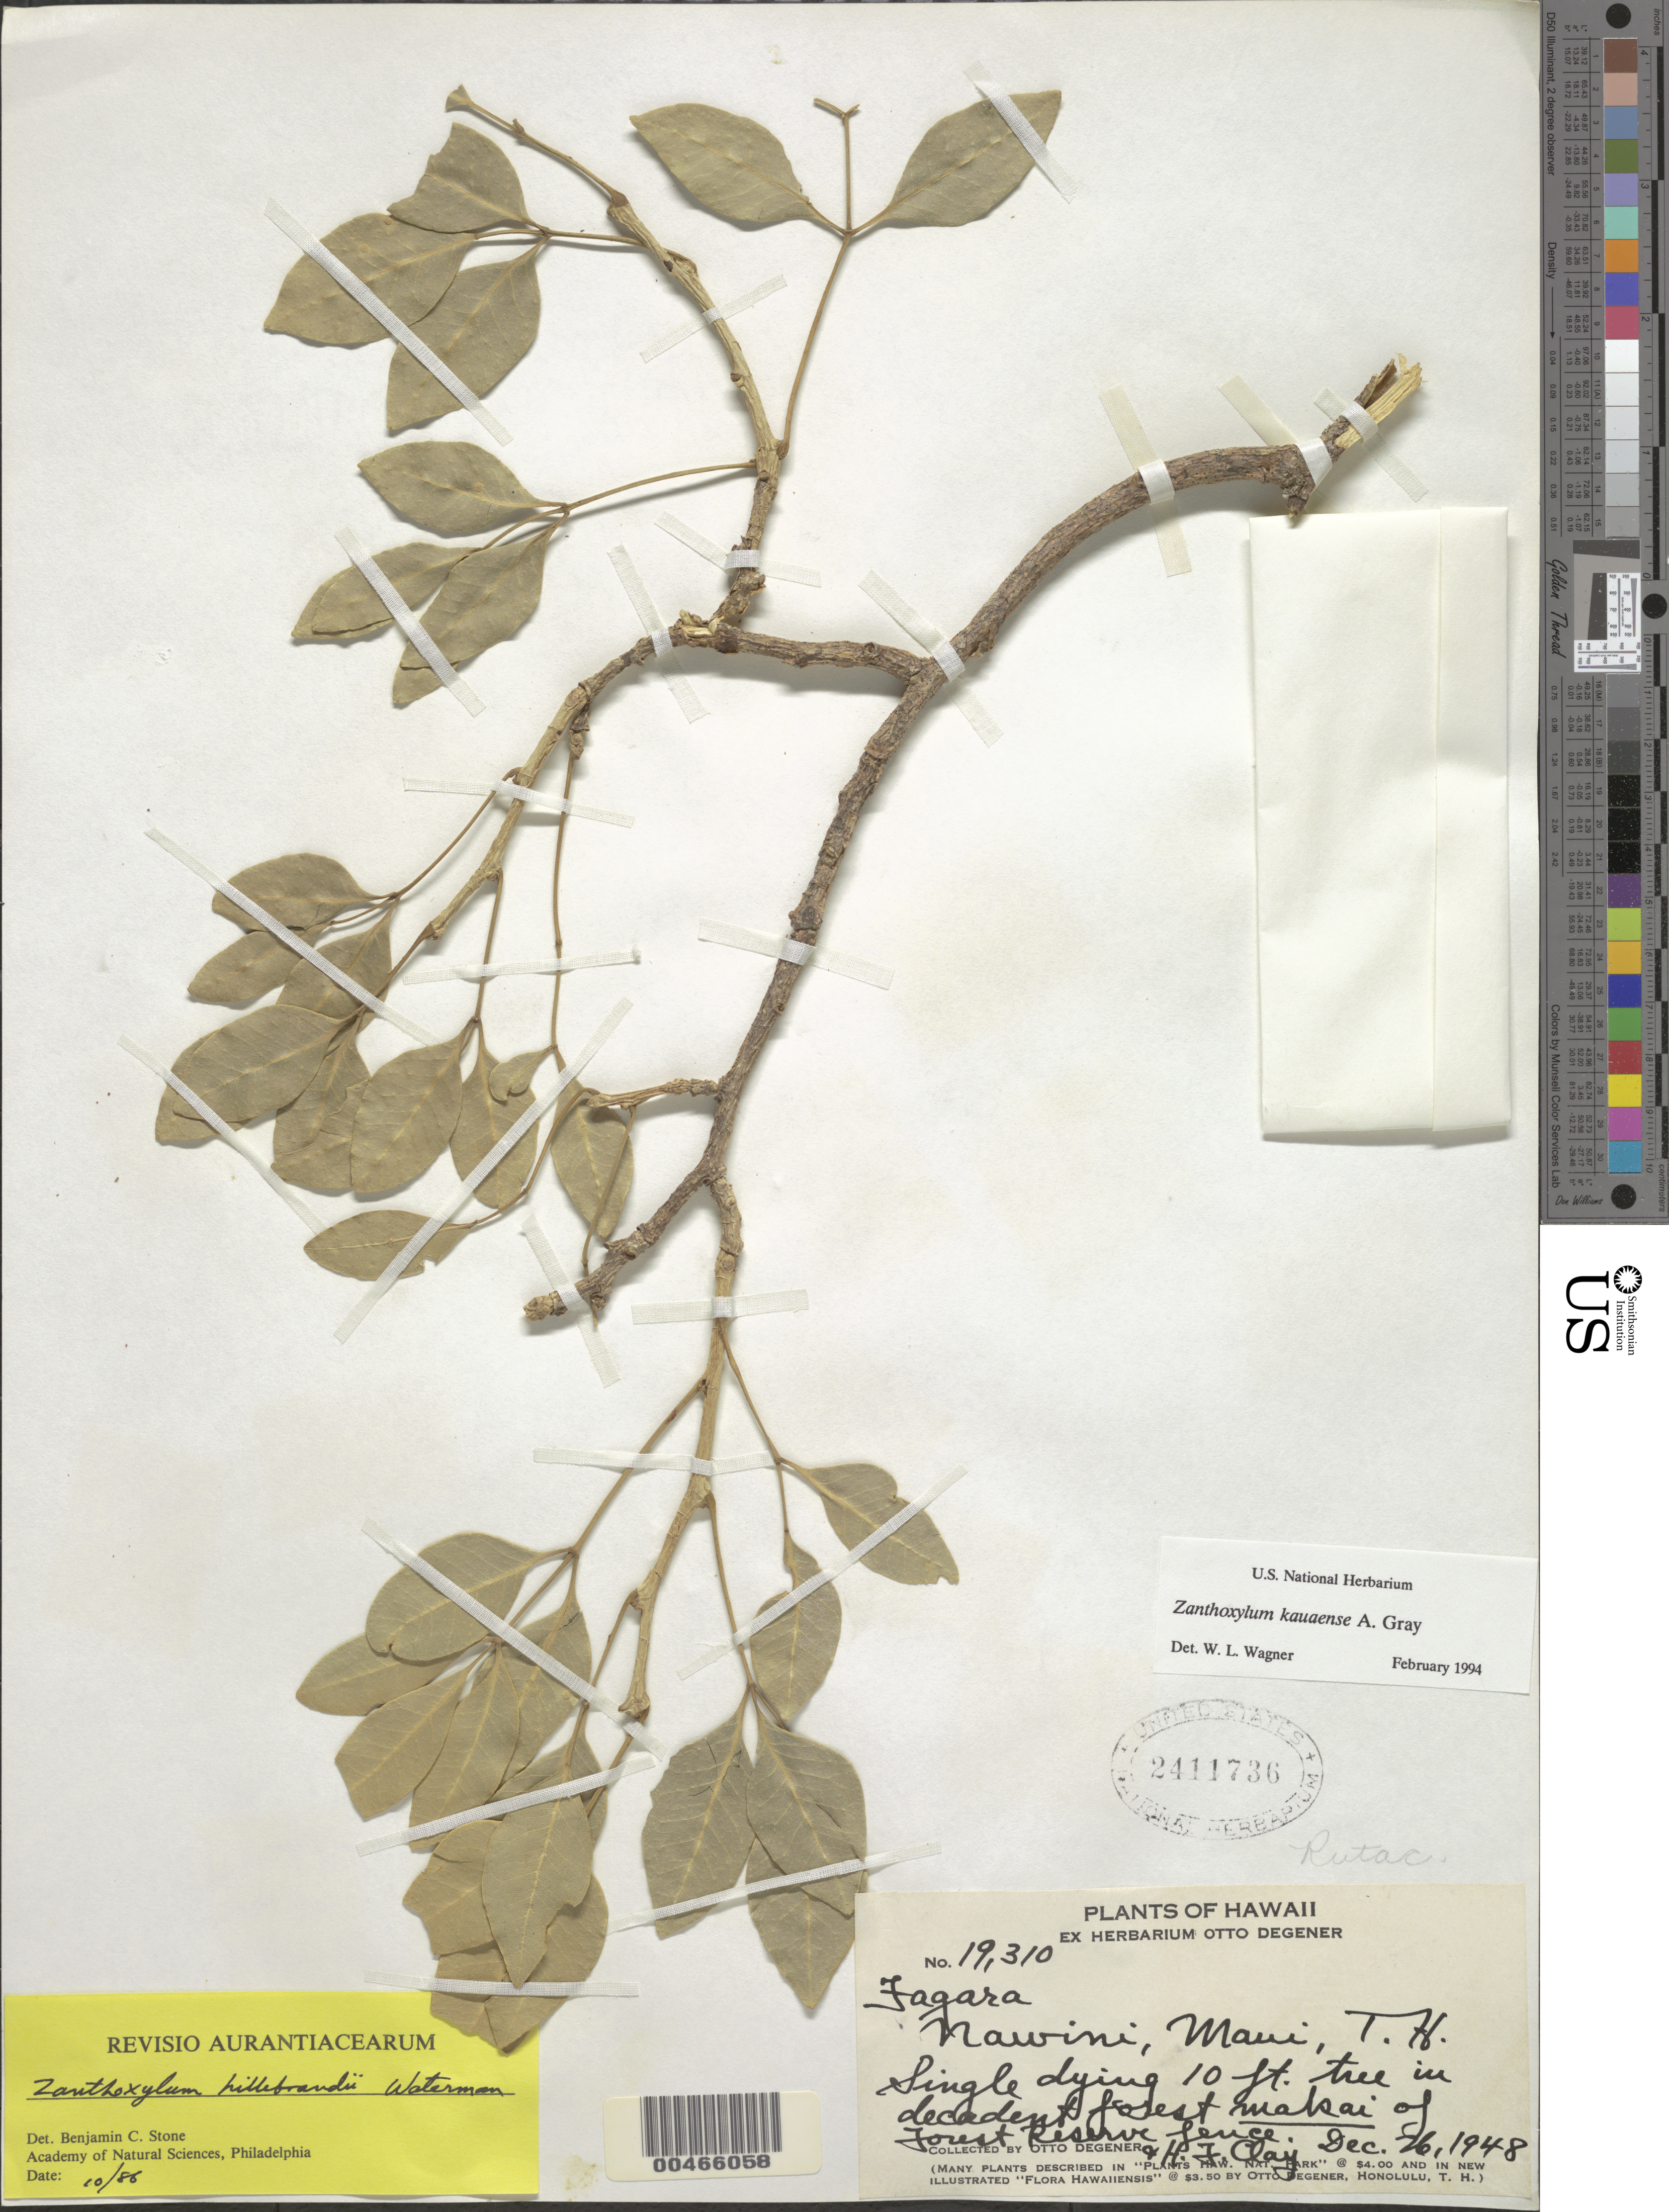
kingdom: Plantae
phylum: Tracheophyta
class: Magnoliopsida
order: Sapindales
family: Rutaceae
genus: Zanthoxylum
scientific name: Zanthoxylum kauaense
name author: A. Gray in Wilkes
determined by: Wagner, W. L., (BOT), Smithsonian Institution - National Museum of Natural History (UNITED STATES)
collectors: O. Degener & H. Clay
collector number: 19310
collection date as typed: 26 Dec 1948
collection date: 1948-12-26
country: United States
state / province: Hawaii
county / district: Maui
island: Maui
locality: Nawini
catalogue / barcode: US 2411736